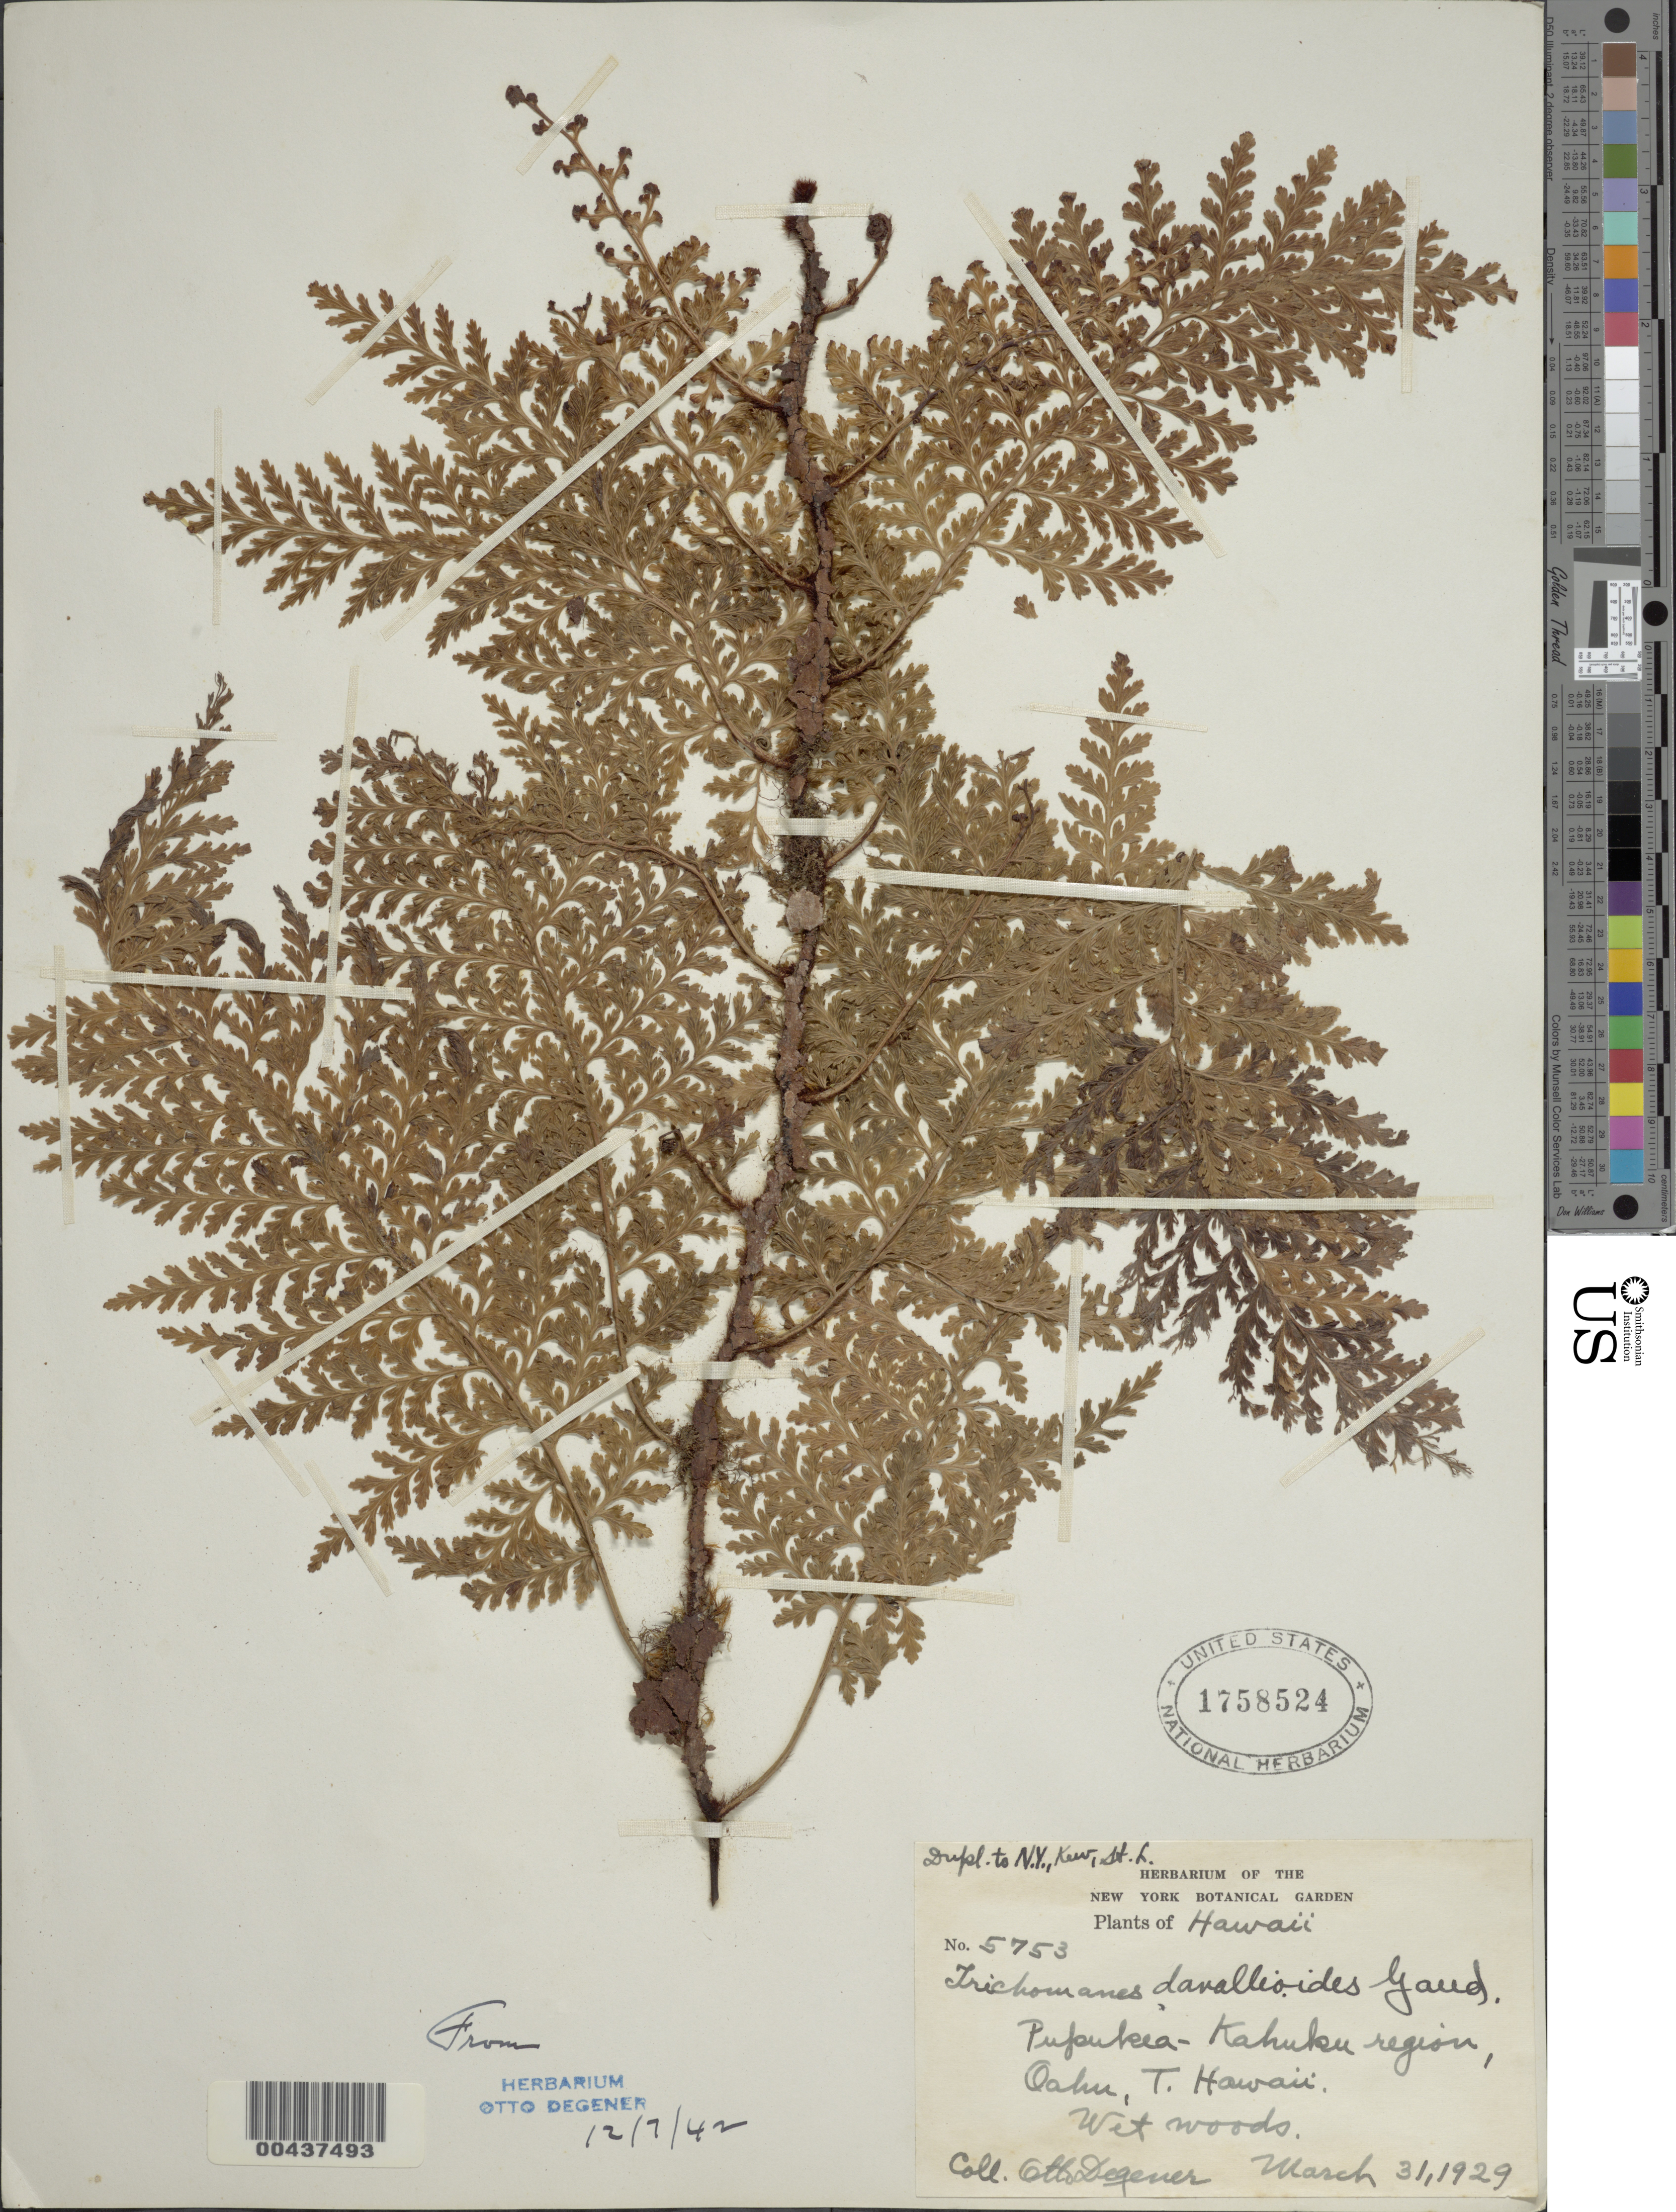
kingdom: Plantae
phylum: Tracheophyta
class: Polypodiopsida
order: Hymenophyllales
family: Hymenophyllaceae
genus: Vandenboschia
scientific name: Vandenboschia davallioides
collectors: O. Degener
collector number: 5753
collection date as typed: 31 Mar 1929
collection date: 1929-03-31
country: United States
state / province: Hawaii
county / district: Honolulu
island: Oahu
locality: Pupukea-Kahuku region, Oahu, T.H.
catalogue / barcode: US 1758524